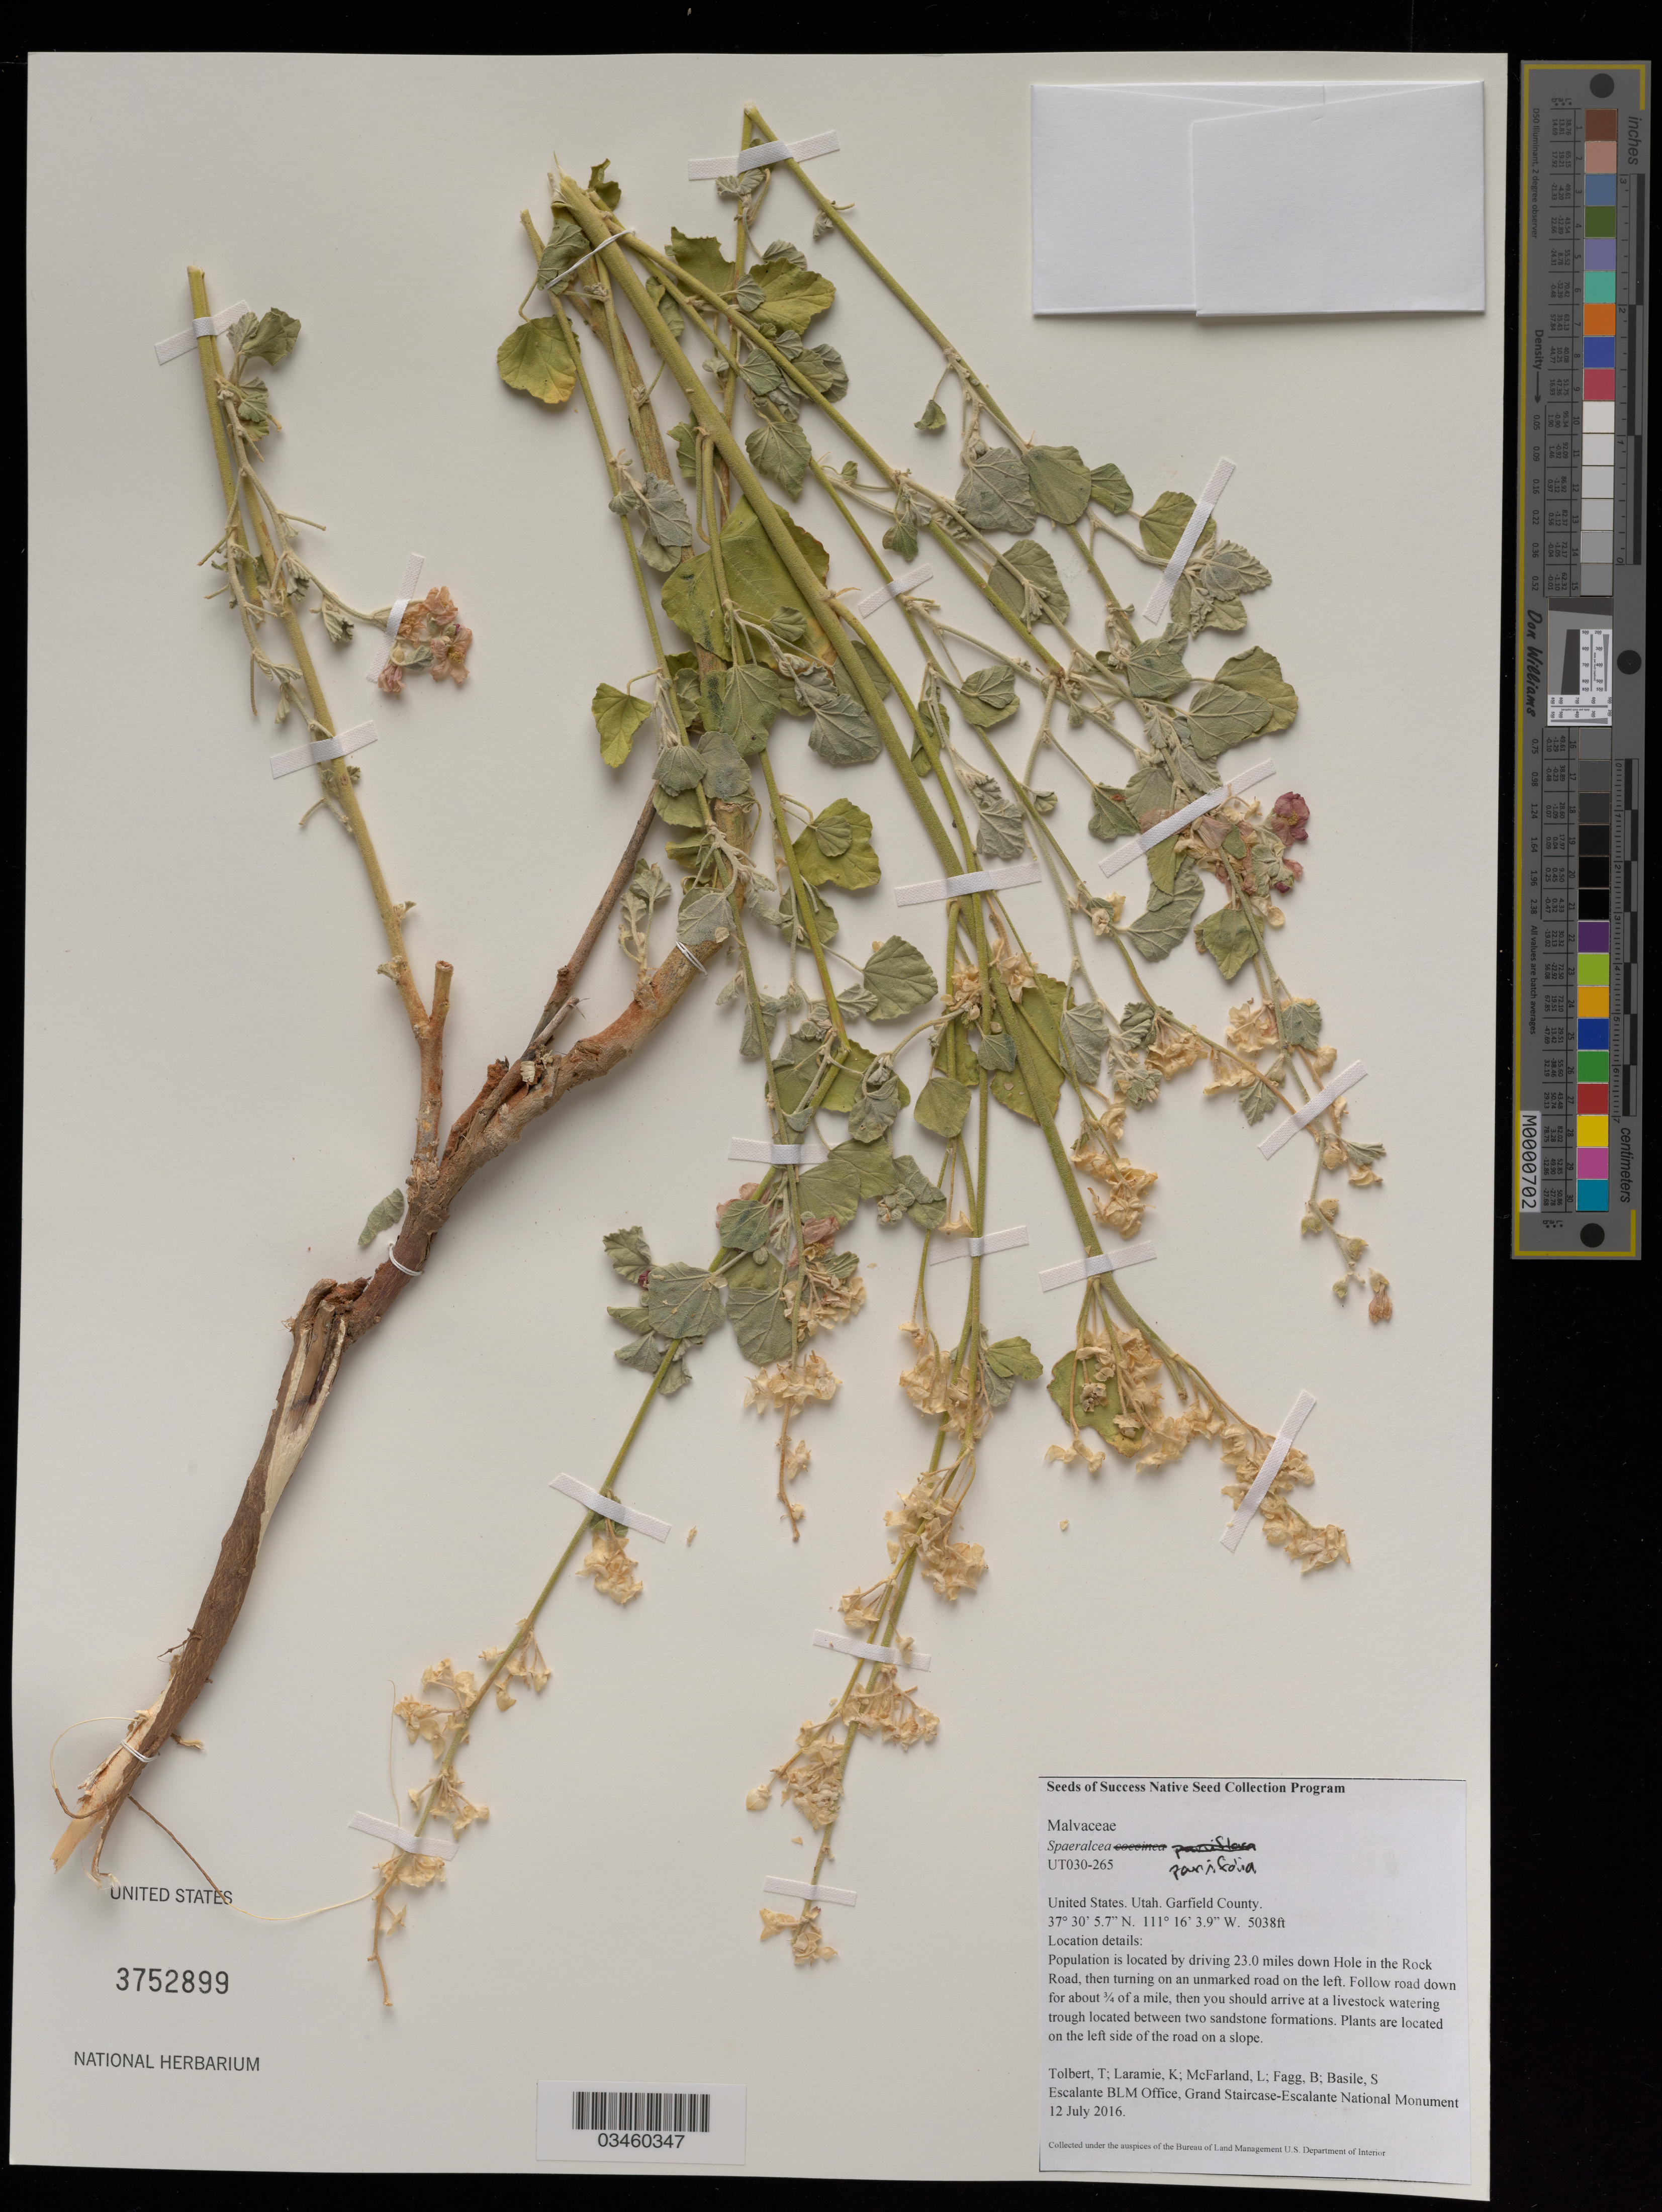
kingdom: Plantae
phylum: Tracheophyta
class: Magnoliopsida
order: Malvales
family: Malvaceae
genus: Sphaeralcea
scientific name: Sphaeralcea parvifolia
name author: A. Nelson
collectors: T. Tolbert, K. Laramie, L. McFarland, B. Fagg & S. Basile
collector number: UT030-265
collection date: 2016-07-12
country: United States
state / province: Utah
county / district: Garfield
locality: Grand Staircase - Escalante National Monument, Hole in the Rock Road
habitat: sandy dunes in/around slickrock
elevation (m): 1536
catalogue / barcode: US 3752899